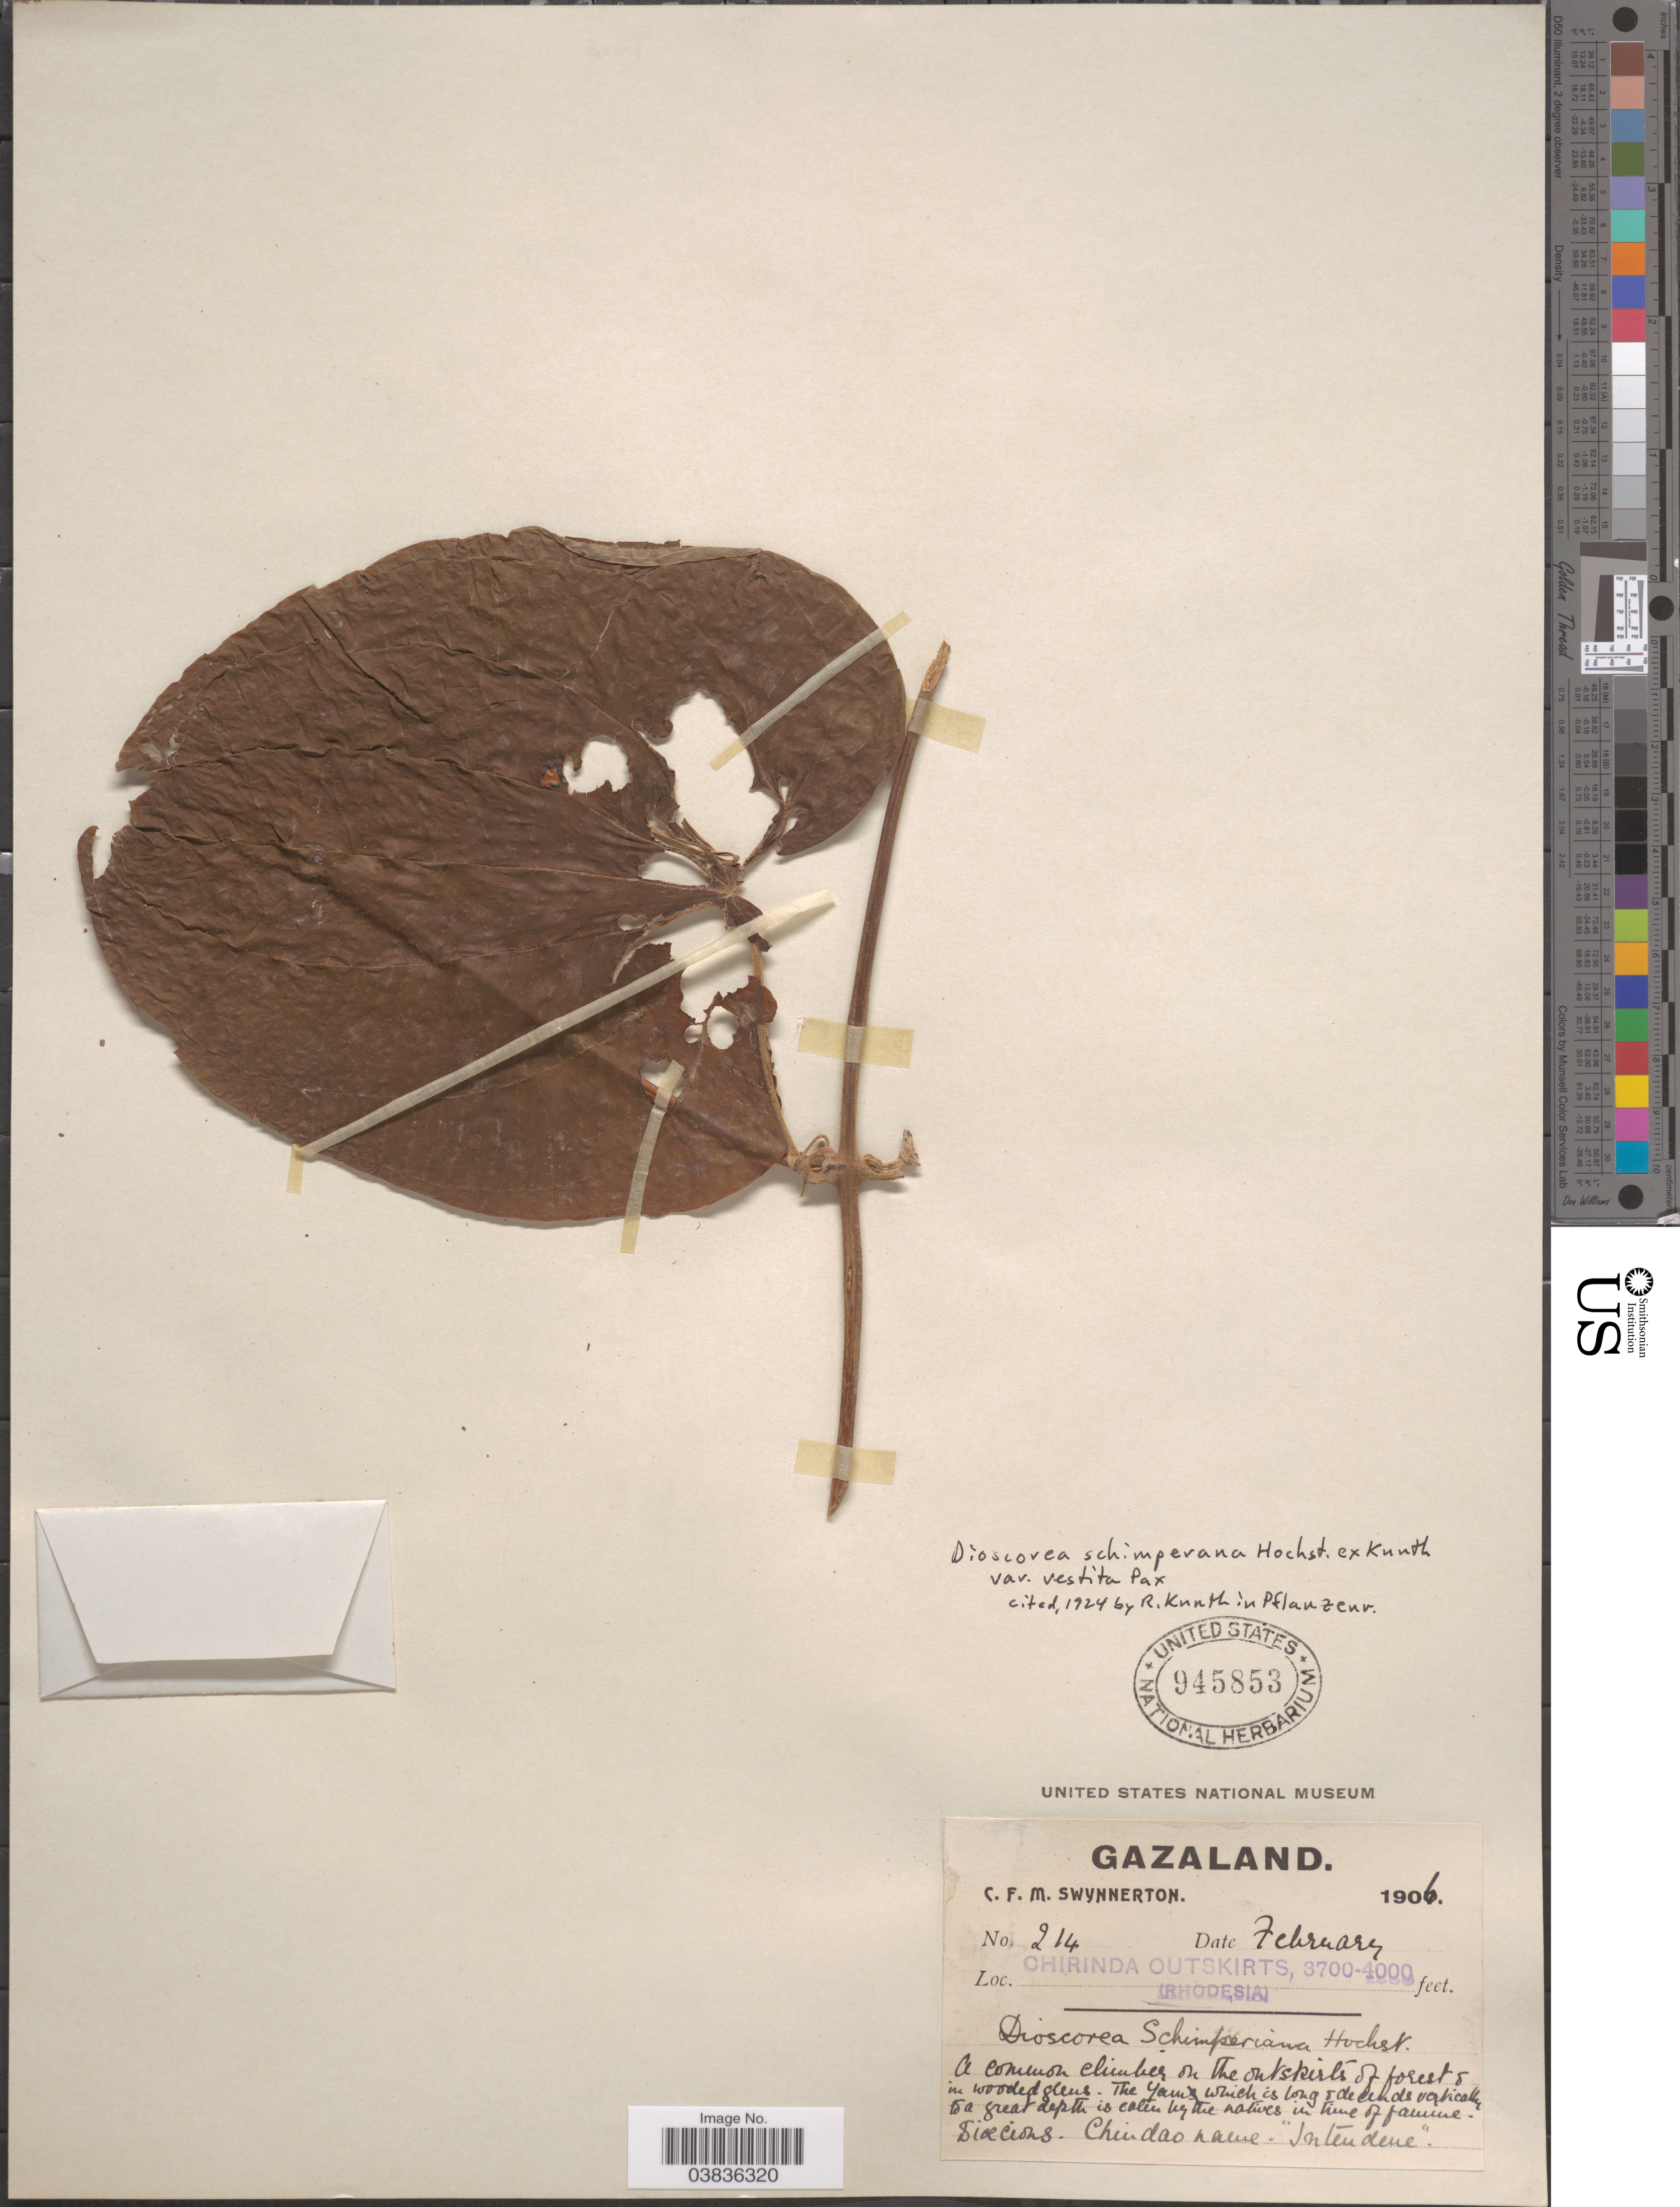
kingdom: Plantae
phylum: Tracheophyta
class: Liliopsida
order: Dioscoreales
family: Dioscoreaceae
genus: Dioscorea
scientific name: Dioscorea schimperiana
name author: Hochst. ex Kunth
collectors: C. Swynnerton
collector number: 214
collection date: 1906-02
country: Zimbabwe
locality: Gazaland. Chirinda Outskirts, (Rhodesia). Sioecions [interpreted]. Chindao nalve [interpreted]. "Intendene [interpreted]".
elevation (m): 1128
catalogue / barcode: US 945853